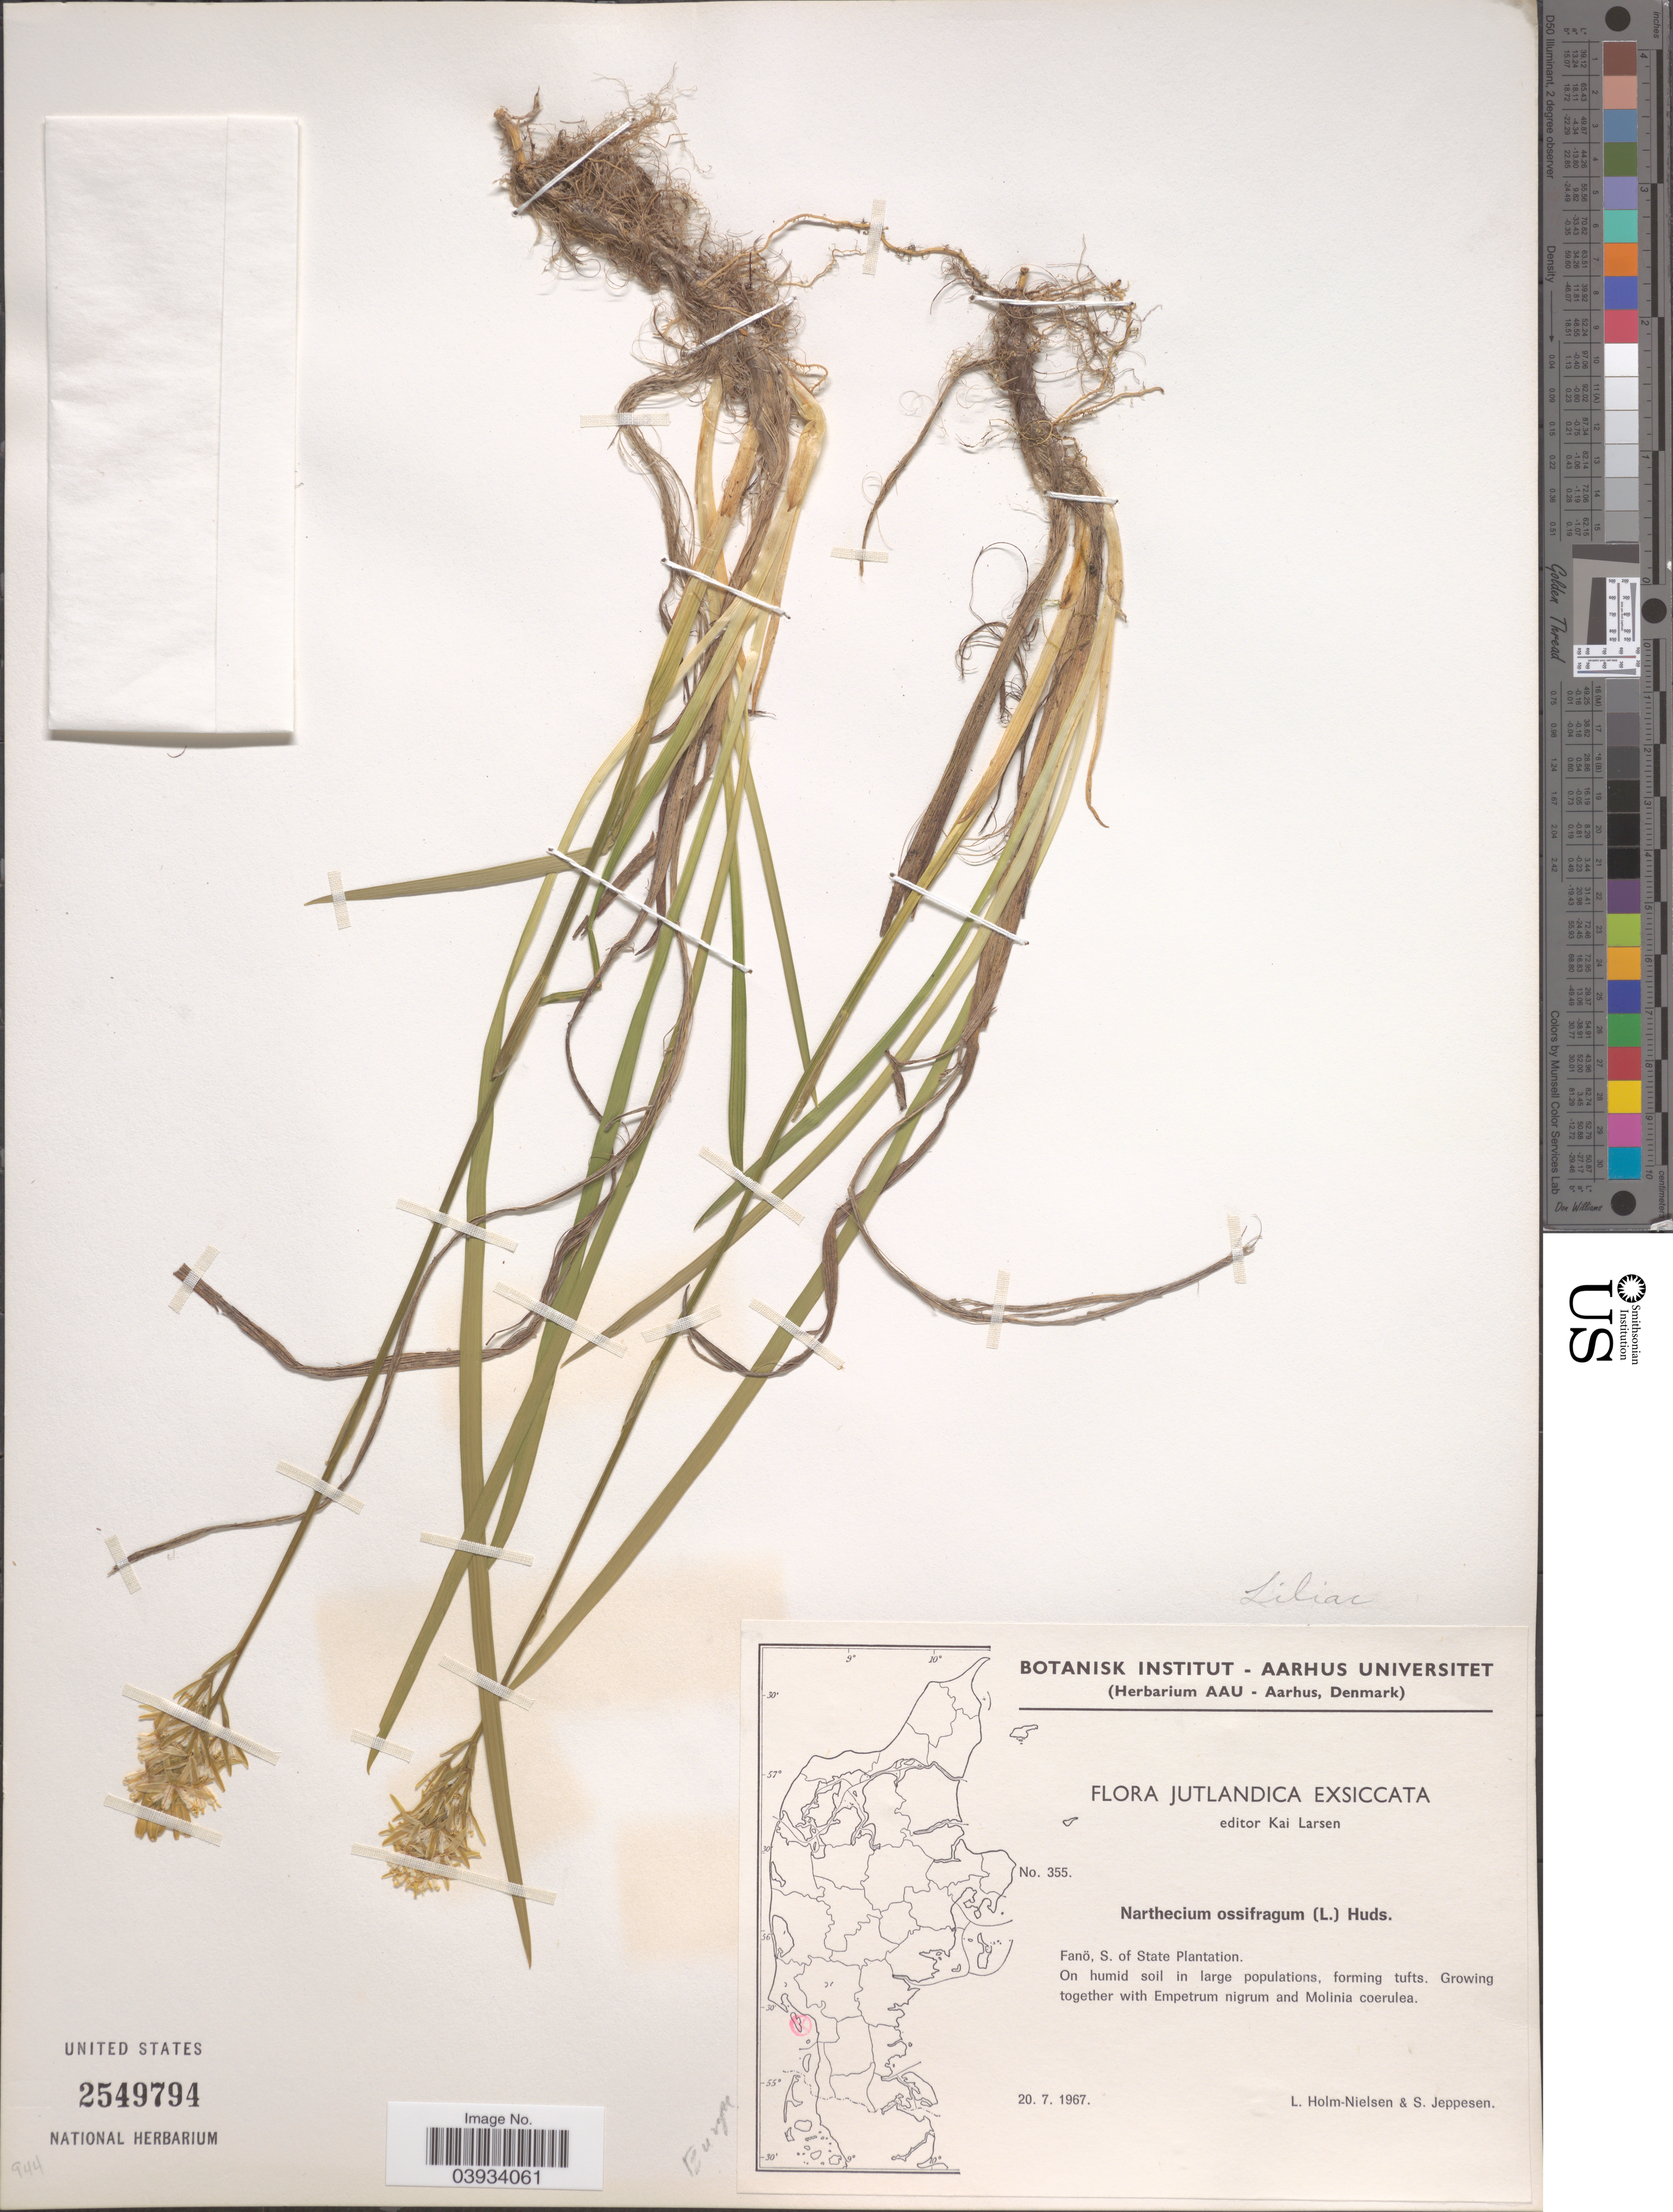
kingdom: Plantae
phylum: Tracheophyta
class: Liliopsida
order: Dioscoreales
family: Nartheciaceae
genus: Narthecium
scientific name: Narthecium ossifragum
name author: Huds.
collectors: L. Holm-Nielsen & S. Jeppesen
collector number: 355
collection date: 1967-07-20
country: Denmark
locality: Jutlandica Exsiccata. Fanö, S. of State Plantation.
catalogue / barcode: US 2549794